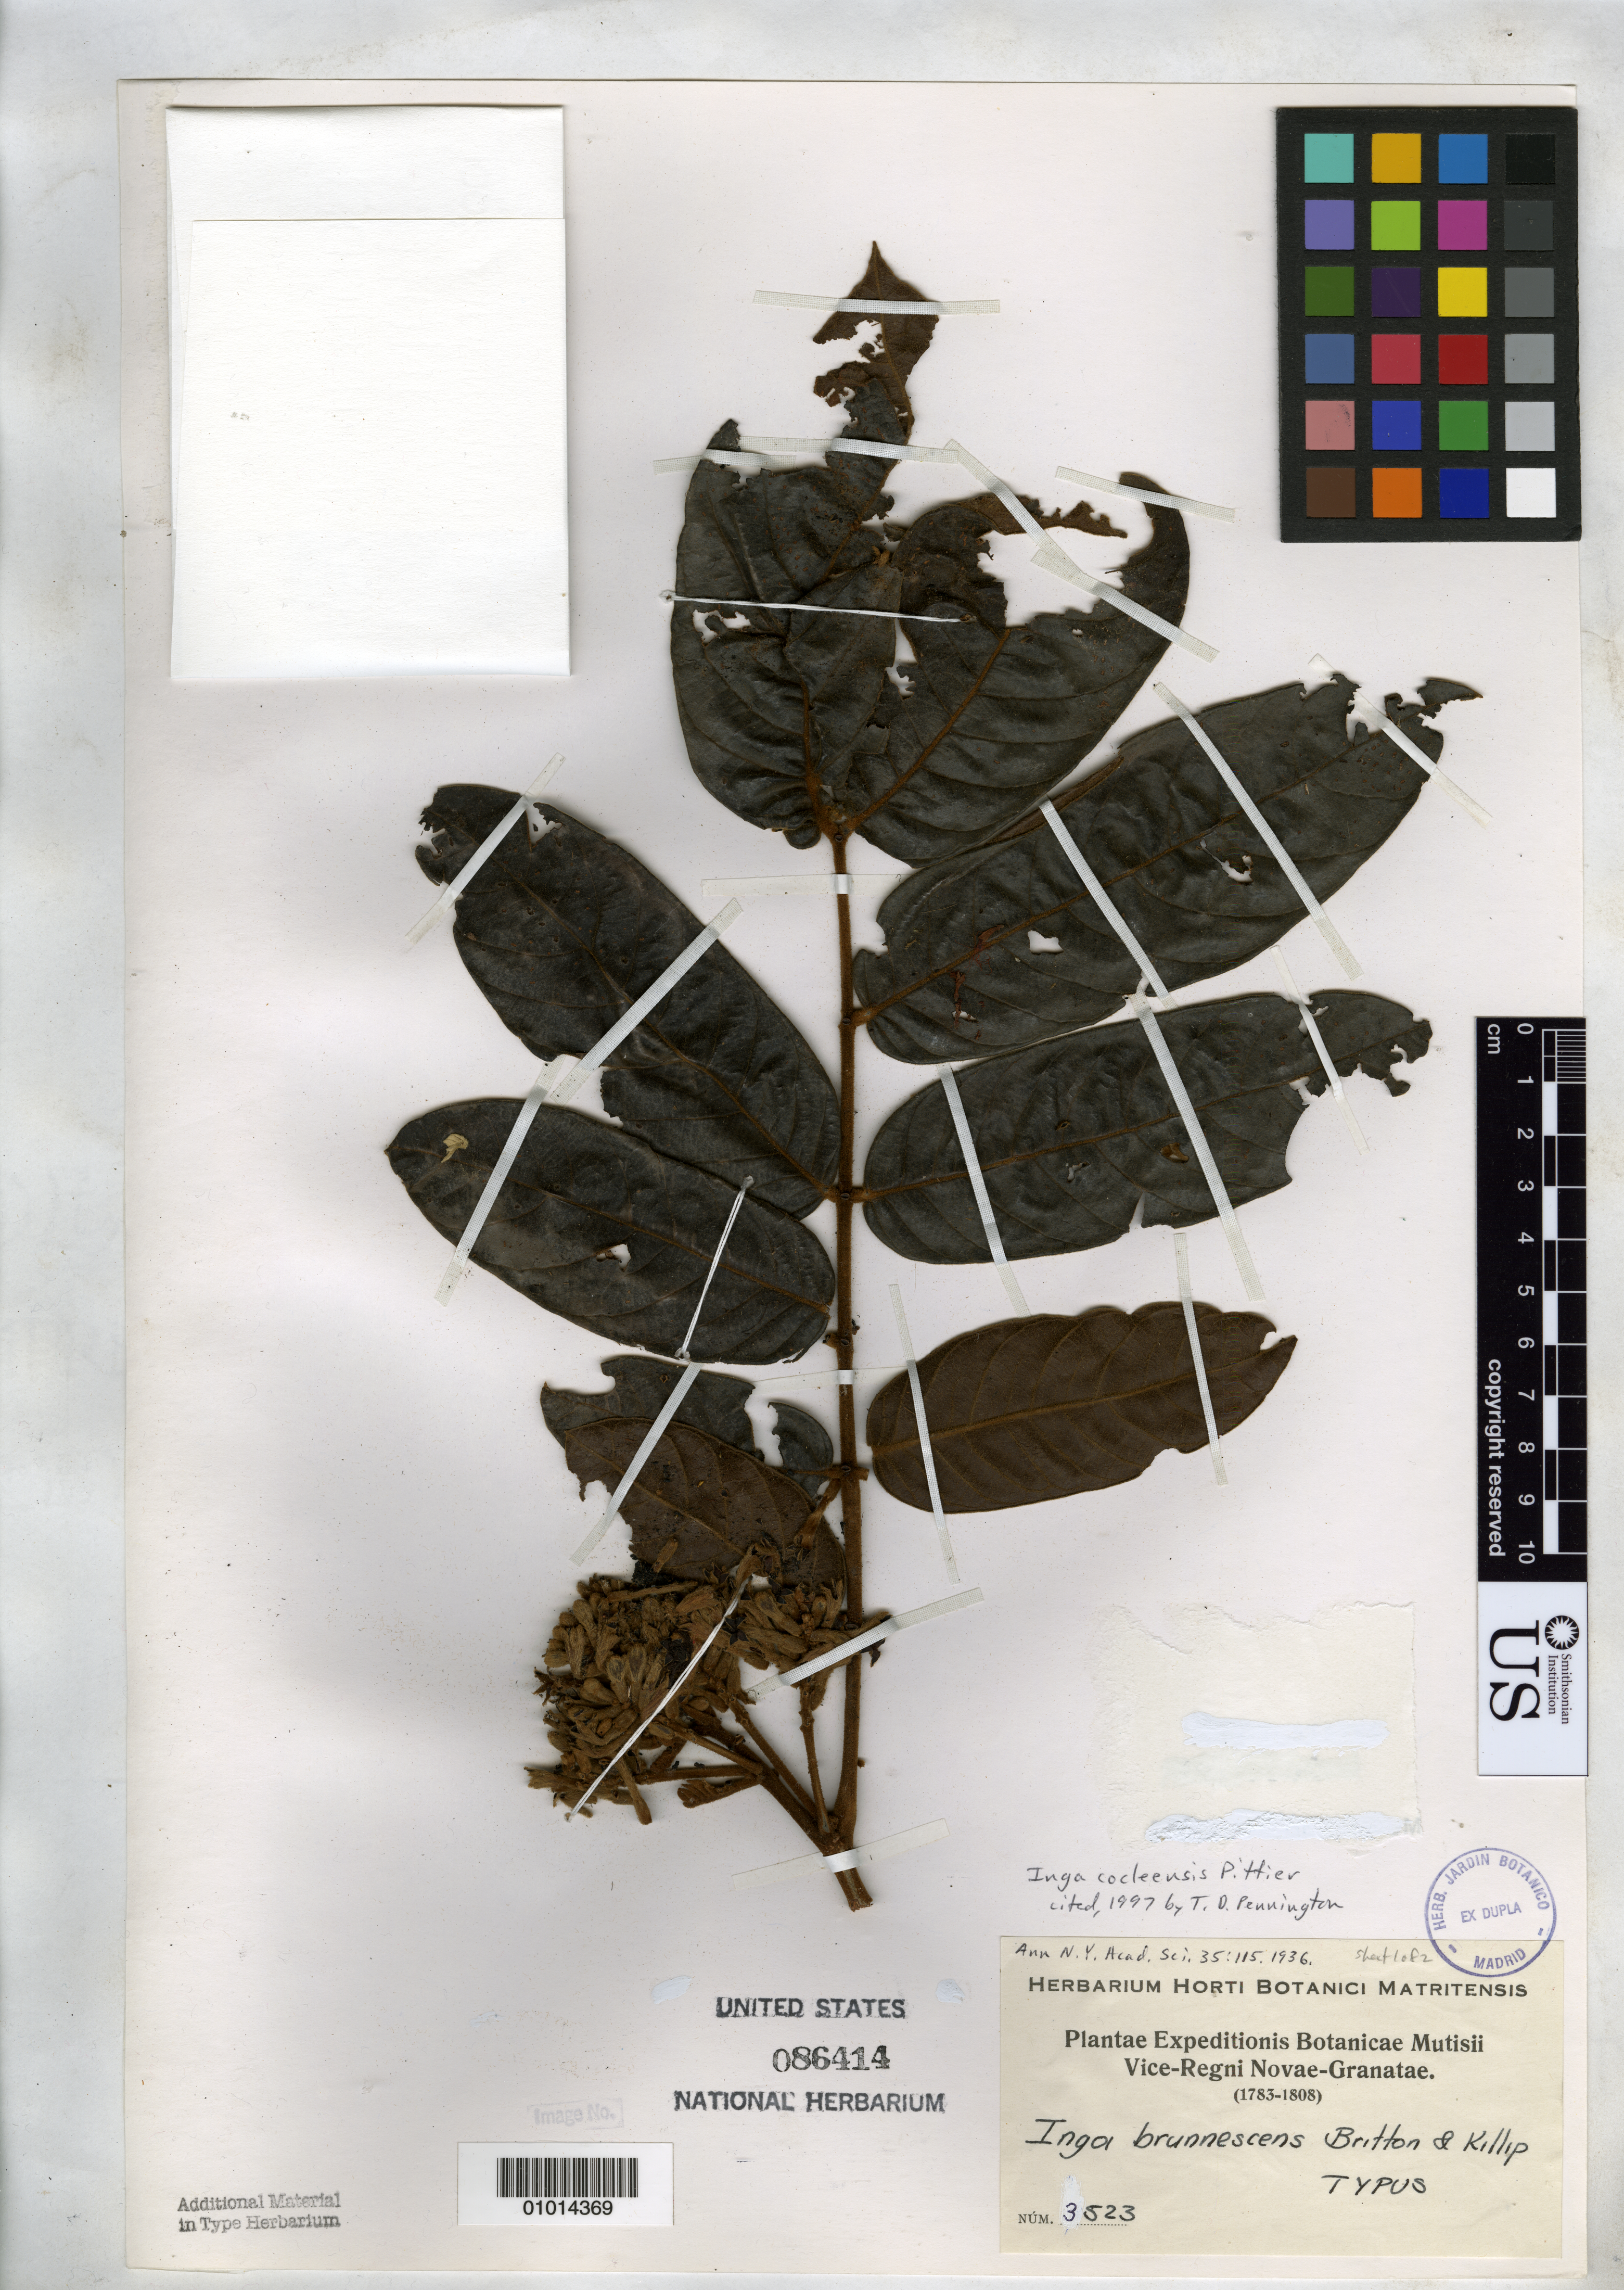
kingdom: Plantae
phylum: Tracheophyta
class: Magnoliopsida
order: Fabales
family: Fabaceae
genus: Inga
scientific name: Inga brunnescens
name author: Britton & Killip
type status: Isotype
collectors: J. C. B. Mutis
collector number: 3523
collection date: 1783/1808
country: Colombia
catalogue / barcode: US 86414